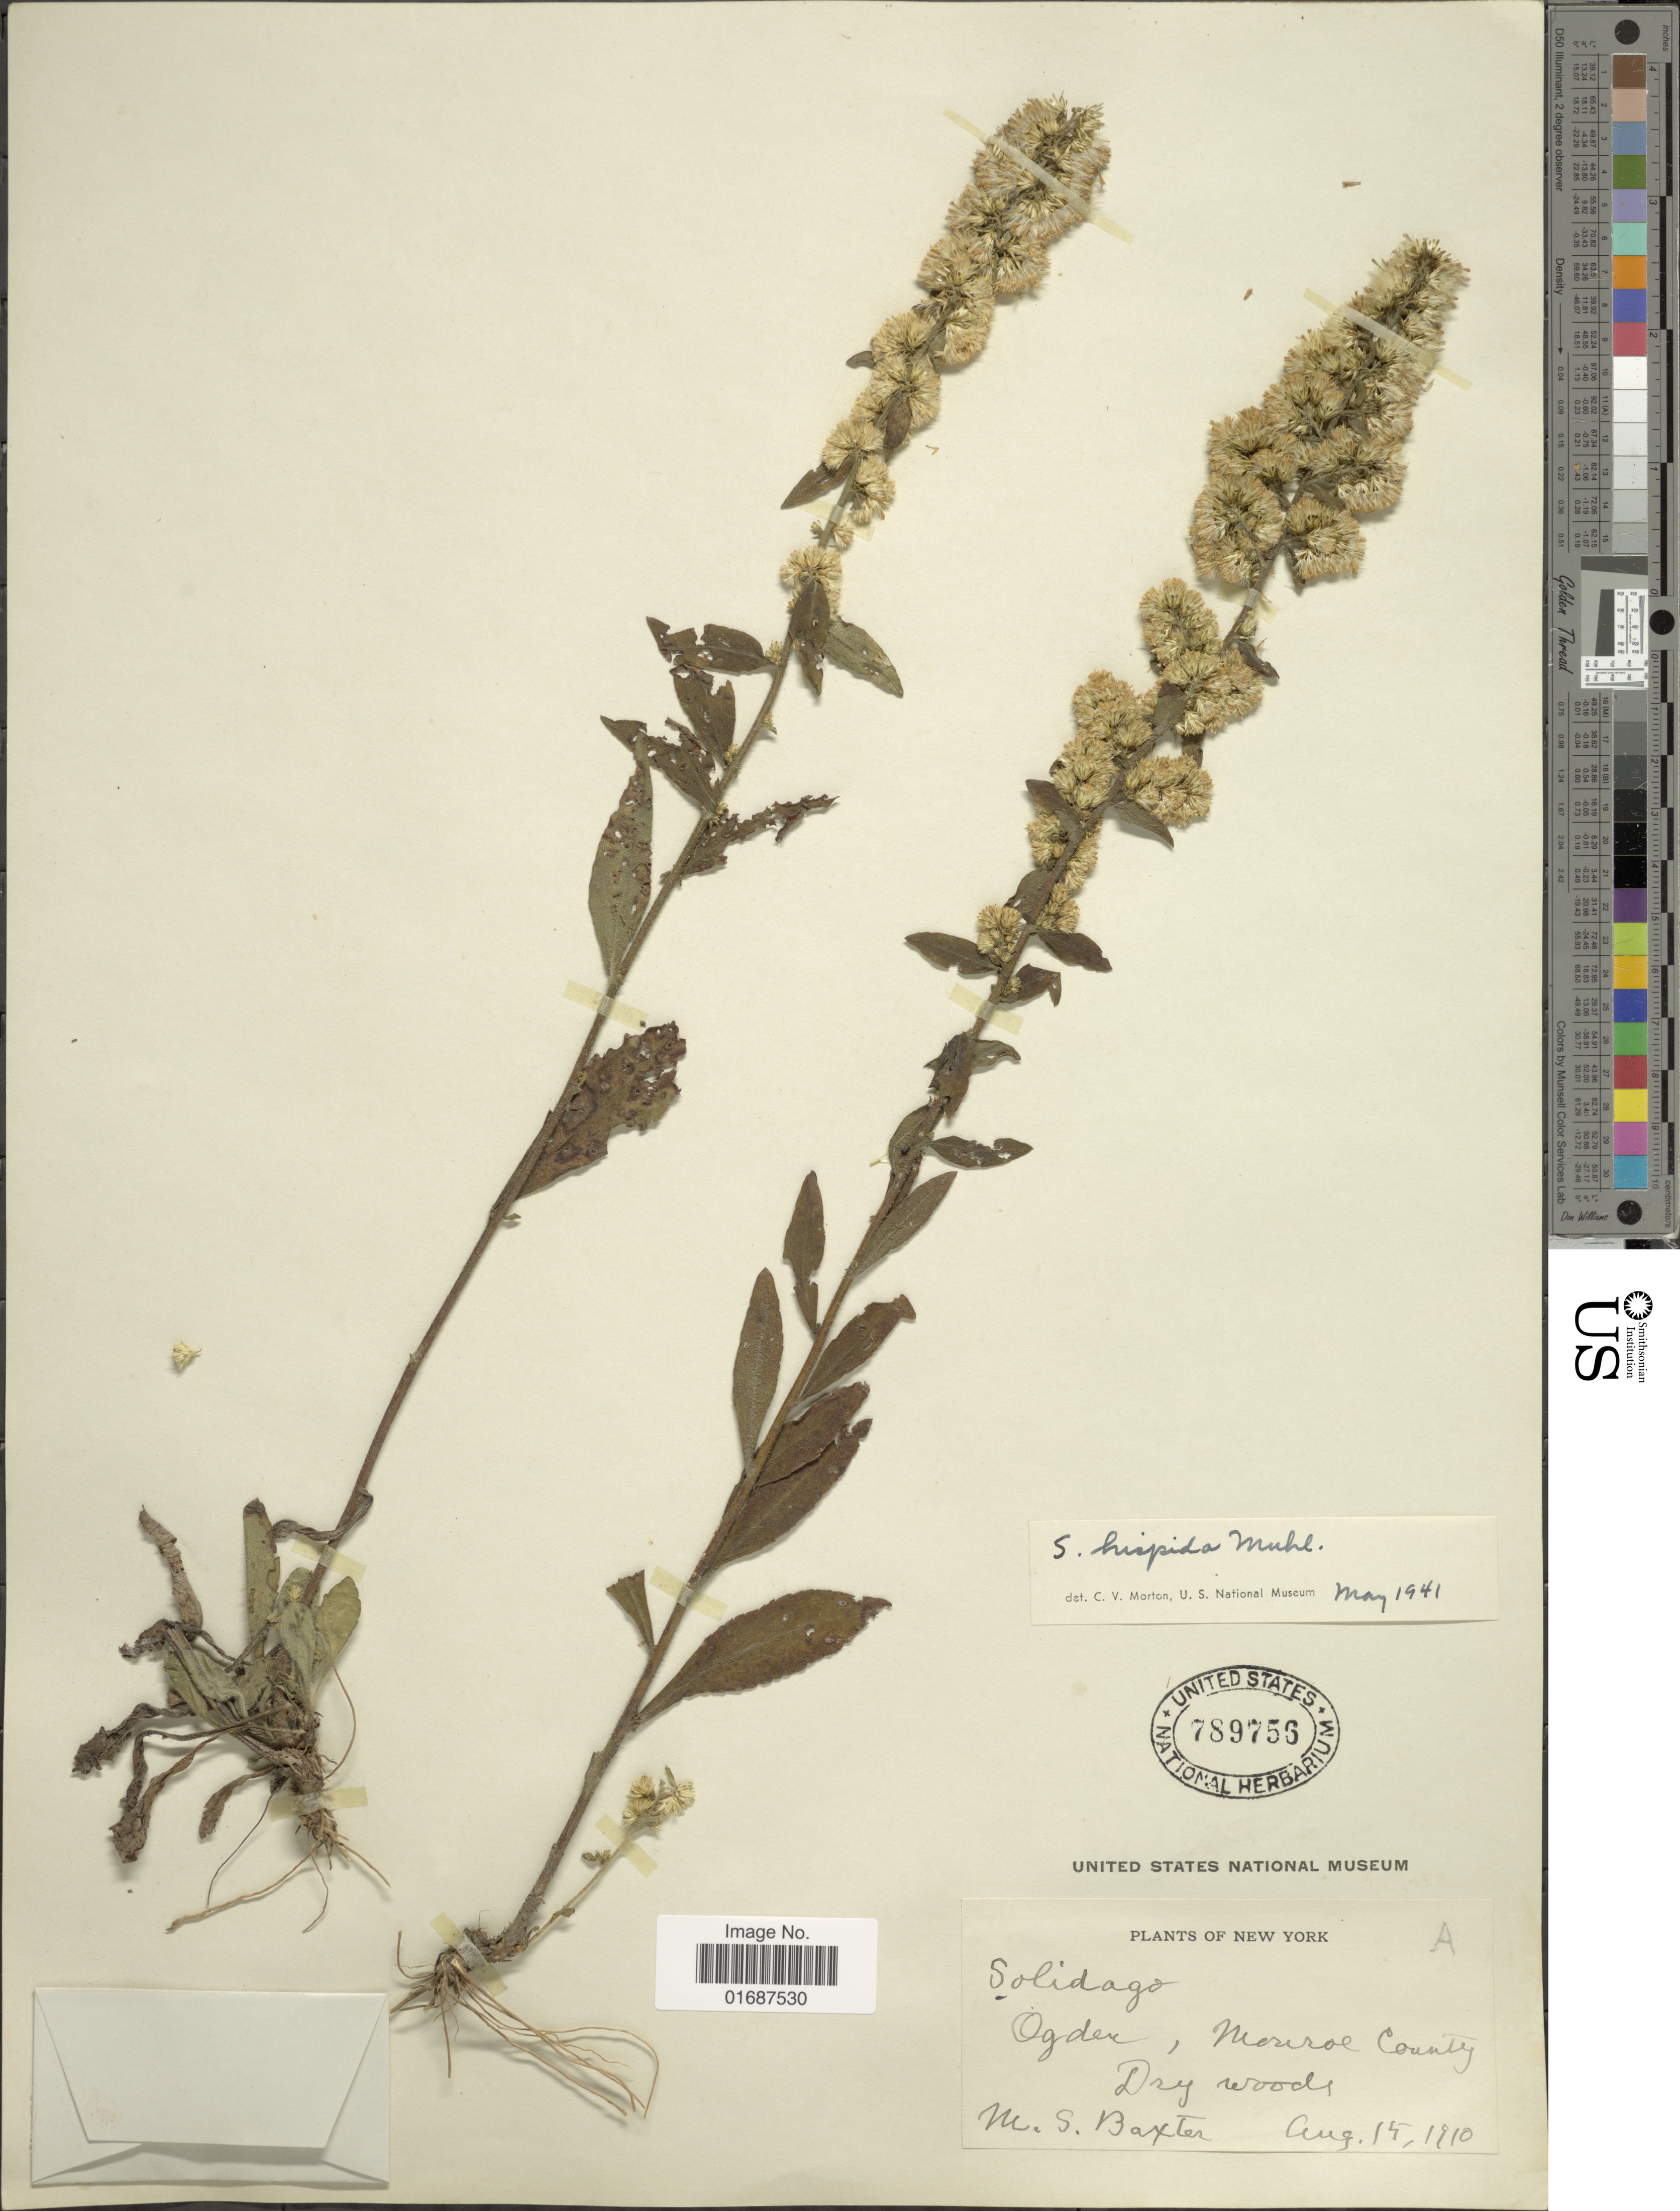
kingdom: Plantae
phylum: Tracheophyta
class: Magnoliopsida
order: Asterales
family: Asteraceae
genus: Solidago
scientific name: Solidago hispida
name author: Muhl. ex Willd.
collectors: M. Baxter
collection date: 1910-08-15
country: United States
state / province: New York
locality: Ogden, Monroe County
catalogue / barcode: US 789756